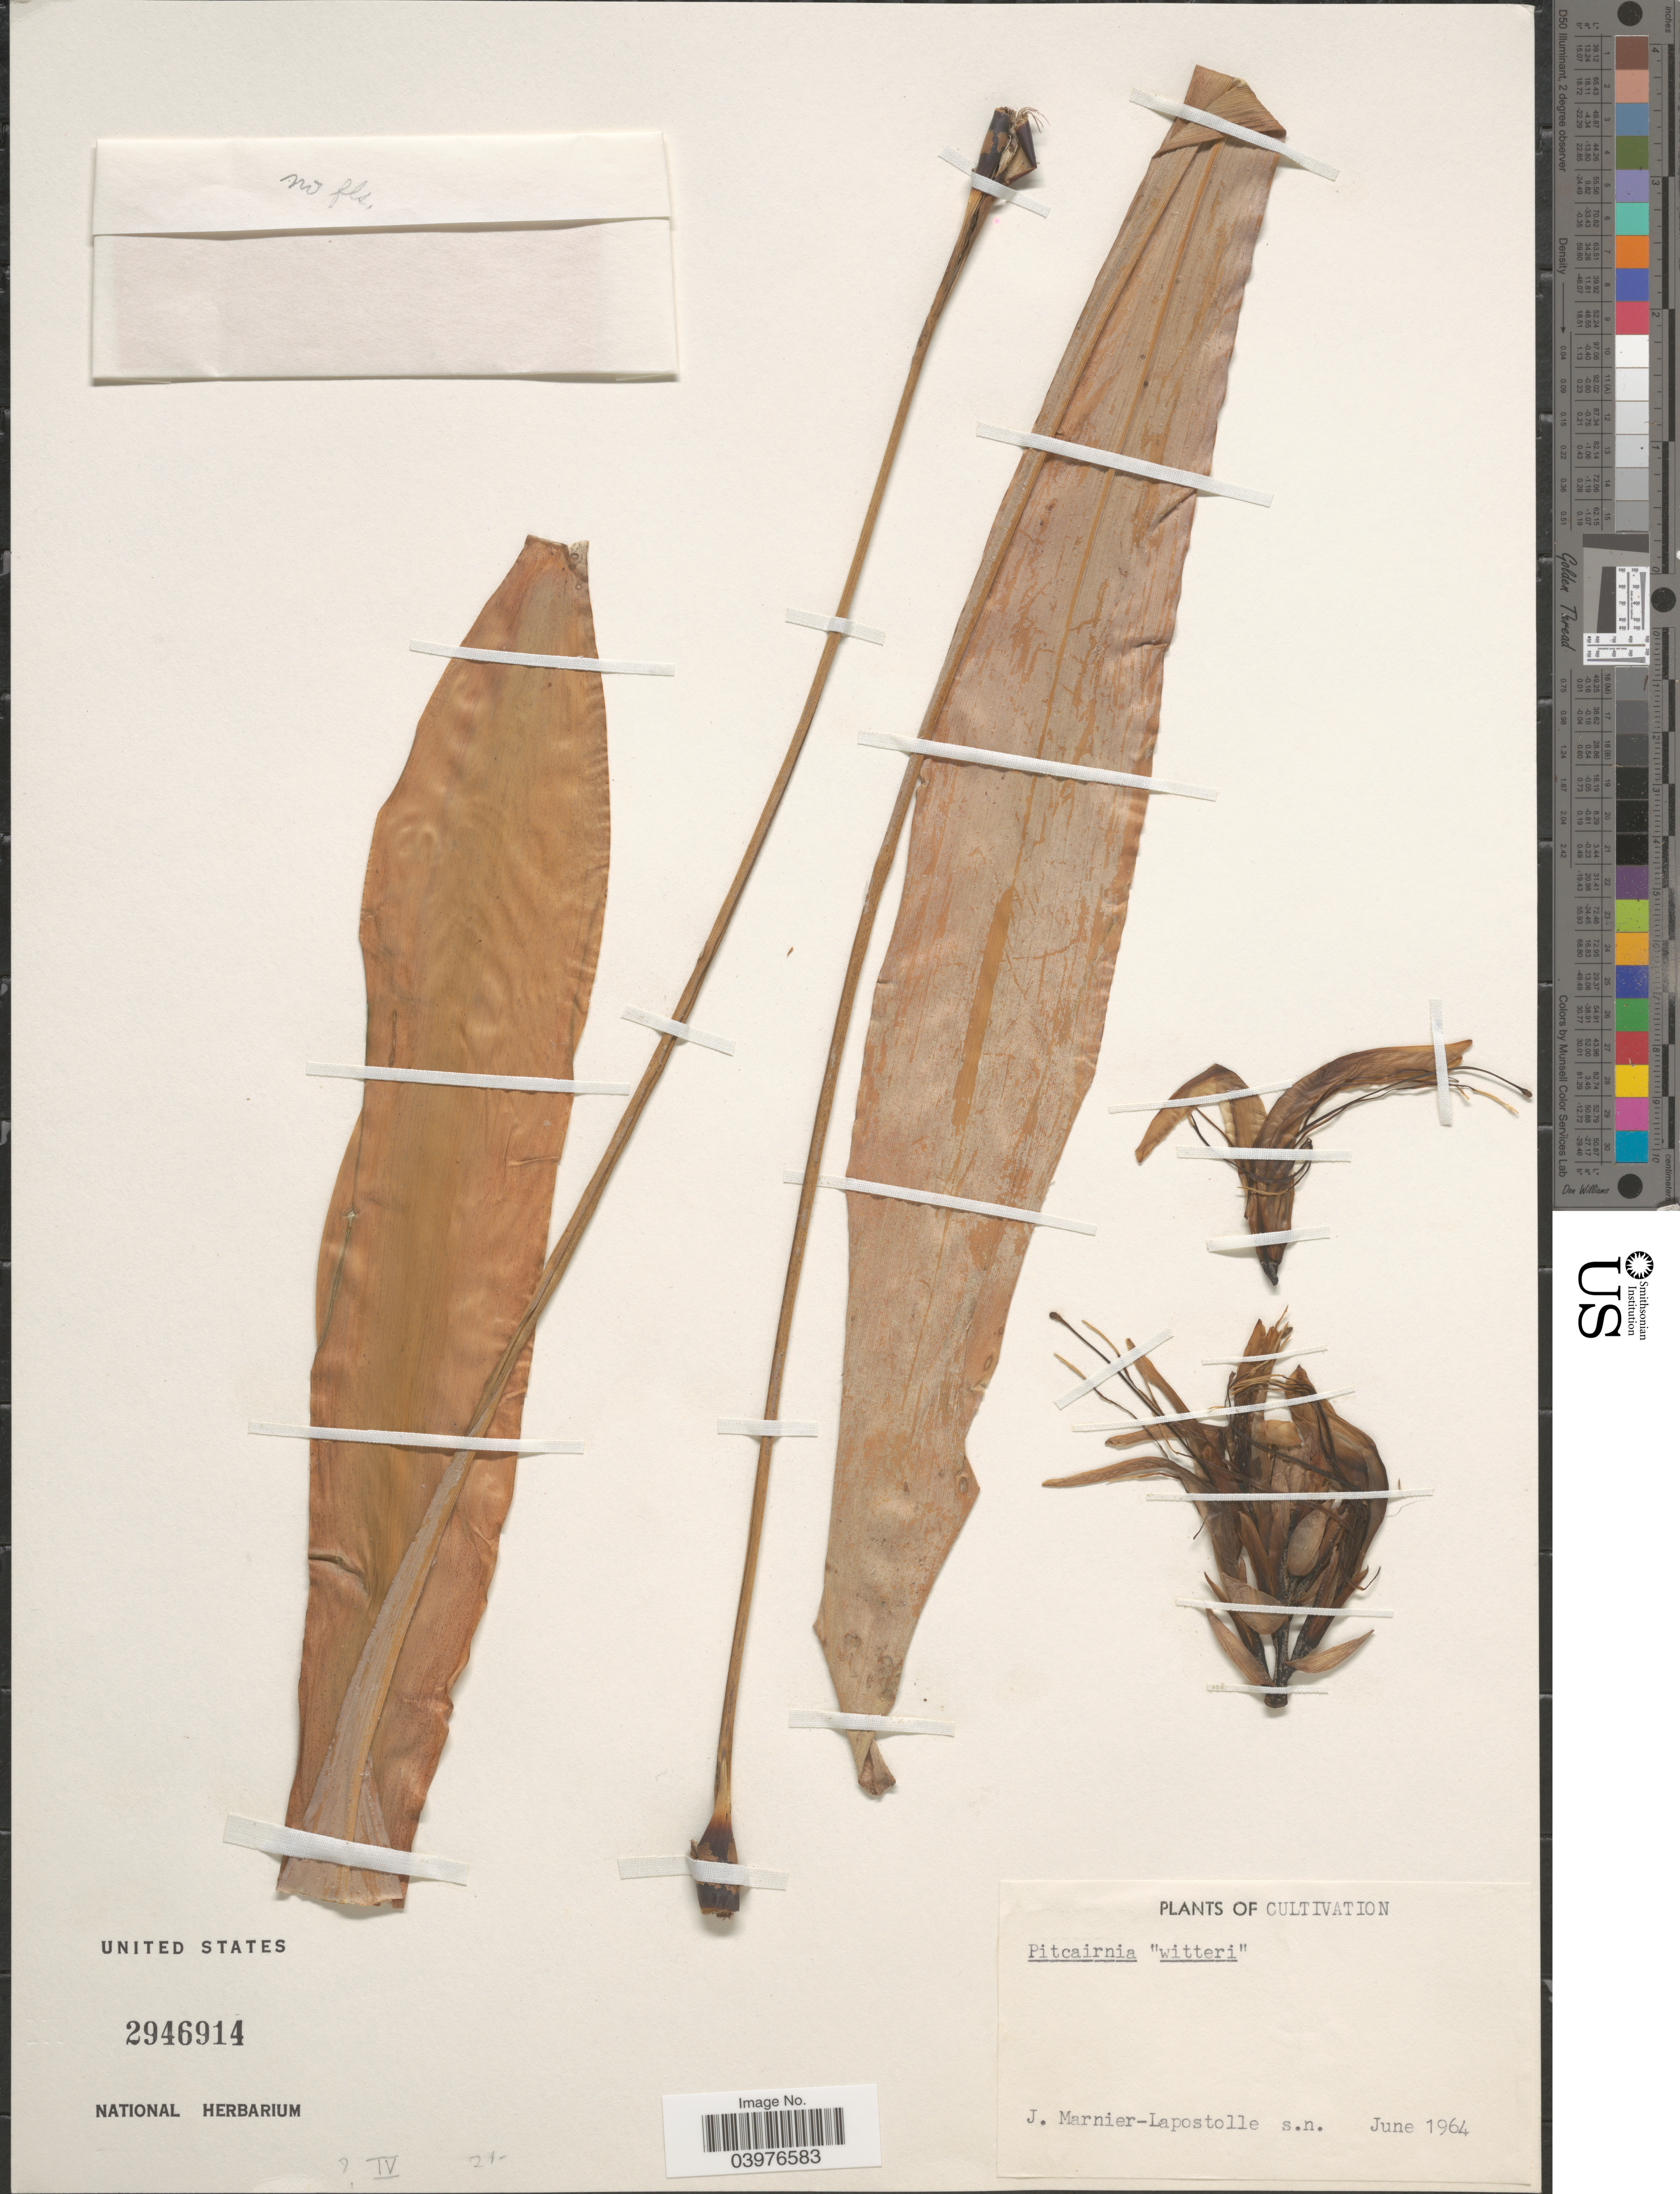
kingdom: Plantae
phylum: Tracheophyta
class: Liliopsida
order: Poales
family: Bromeliaceae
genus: Pitcairnia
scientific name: Pitcairnia 'witteri'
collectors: J. Marnier-Lapostolle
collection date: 1964-06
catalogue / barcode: US 2946914